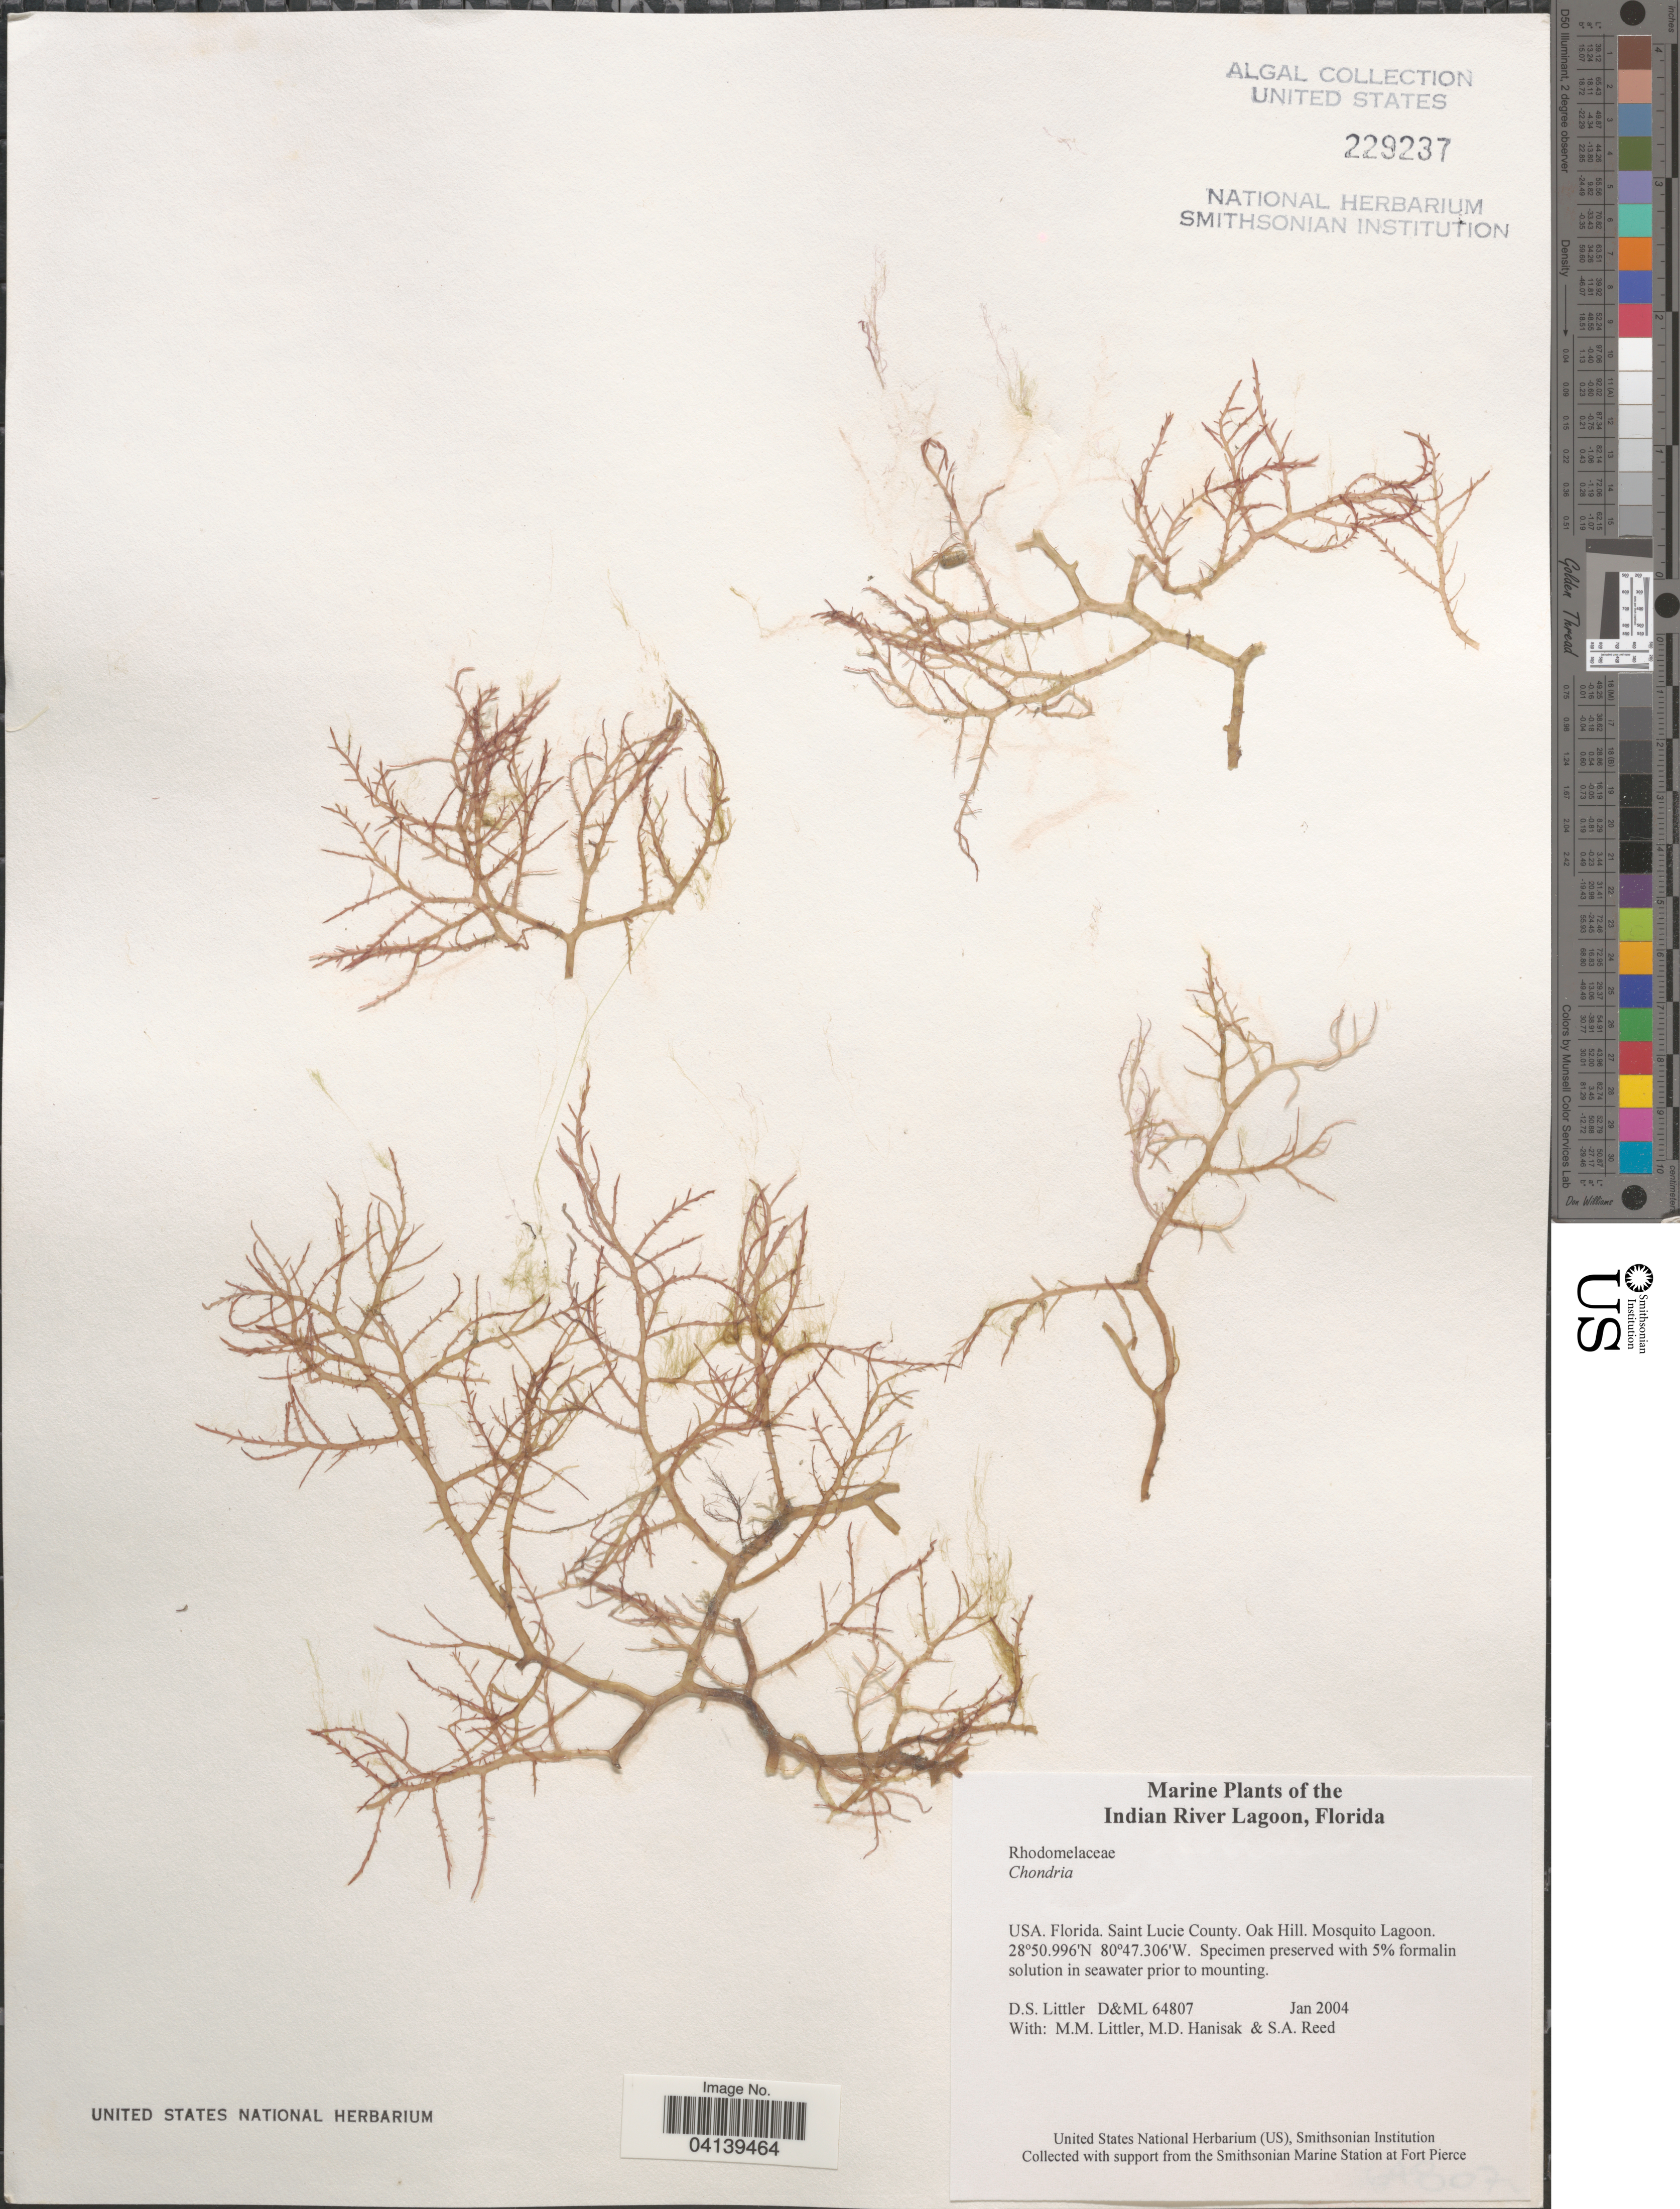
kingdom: Plantae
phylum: Rhodophyta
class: Florideophyceae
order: Ceramiales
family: Rhodomelaceae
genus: Chondria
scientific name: Chondria sp.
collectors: D. S. Littler, M. Hanisak & S. Reed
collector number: D&ML64807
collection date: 2004-01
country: United States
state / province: Florida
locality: Indian River Lagoon. Saint Lucie County. Oak Hill. Mosquito Lagoon.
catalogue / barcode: US 229237